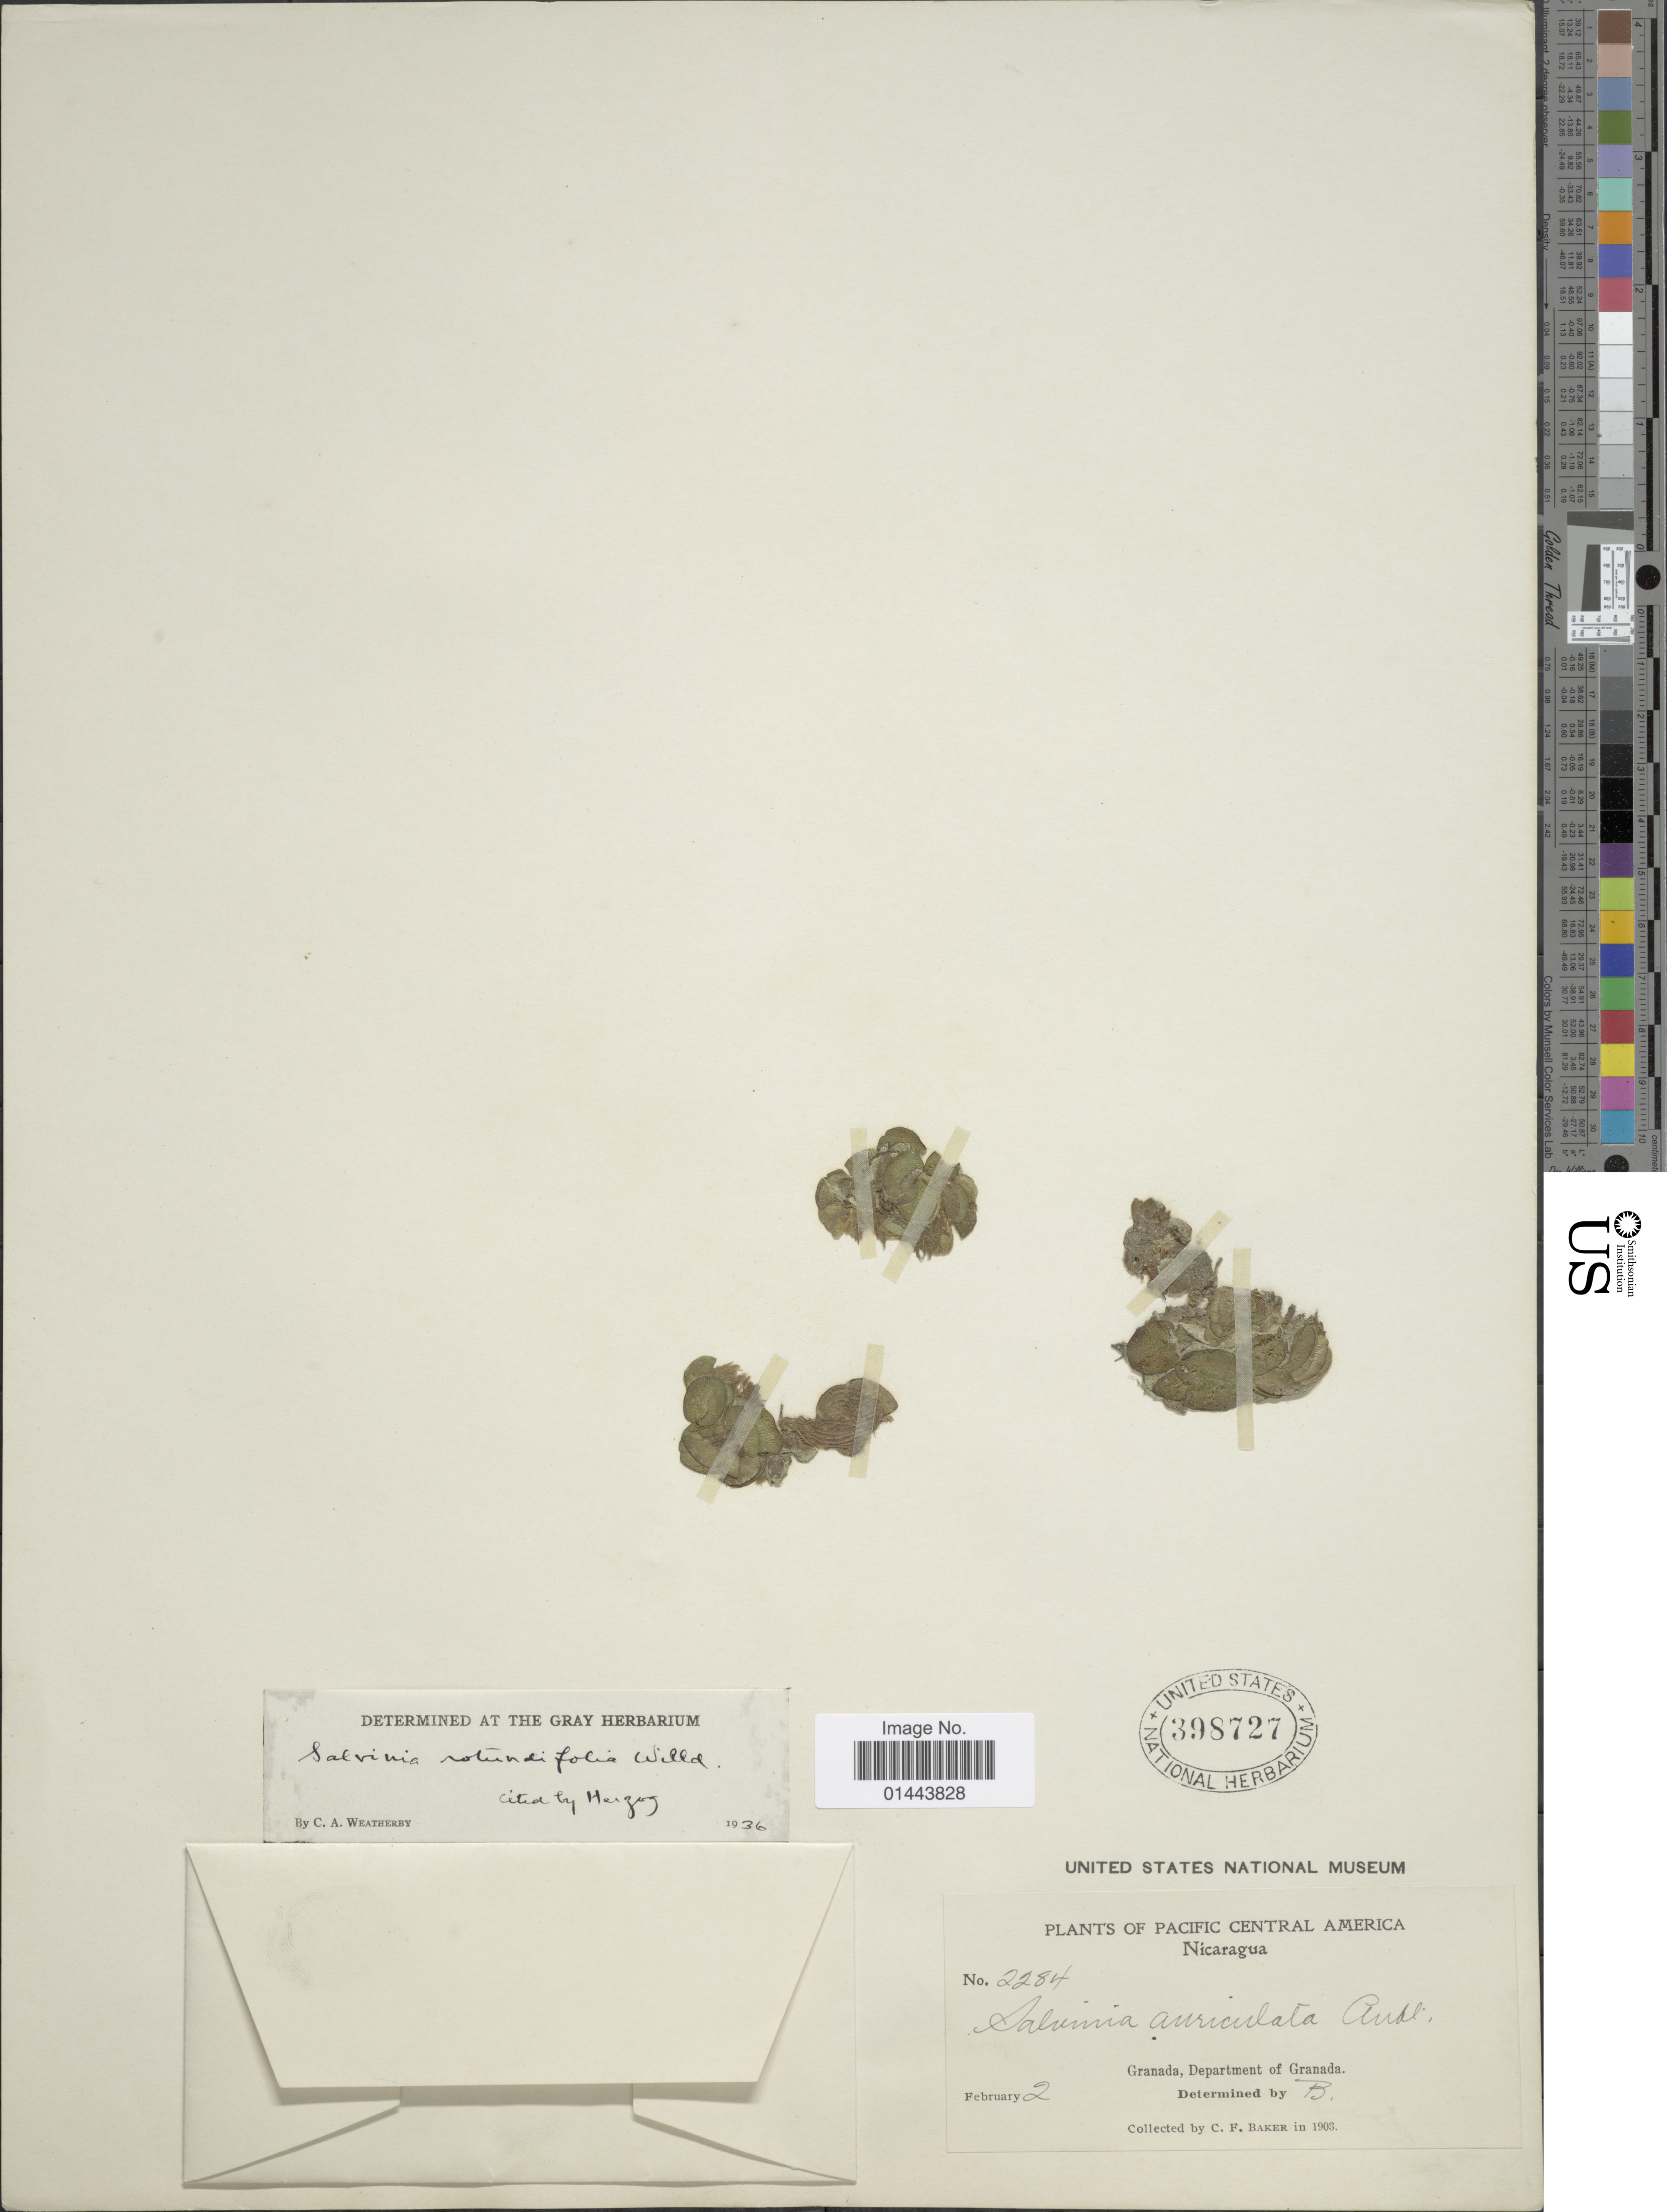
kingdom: Plantae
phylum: Tracheophyta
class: Polypodiopsida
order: Salviniales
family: Salviniaceae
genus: Salvinia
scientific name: Salvinia minima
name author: Baker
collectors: C. F. Baker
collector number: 2284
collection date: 1903-02-02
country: Nicaragua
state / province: Granada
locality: Pacific Central America, Department of Granada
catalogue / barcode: US 398727